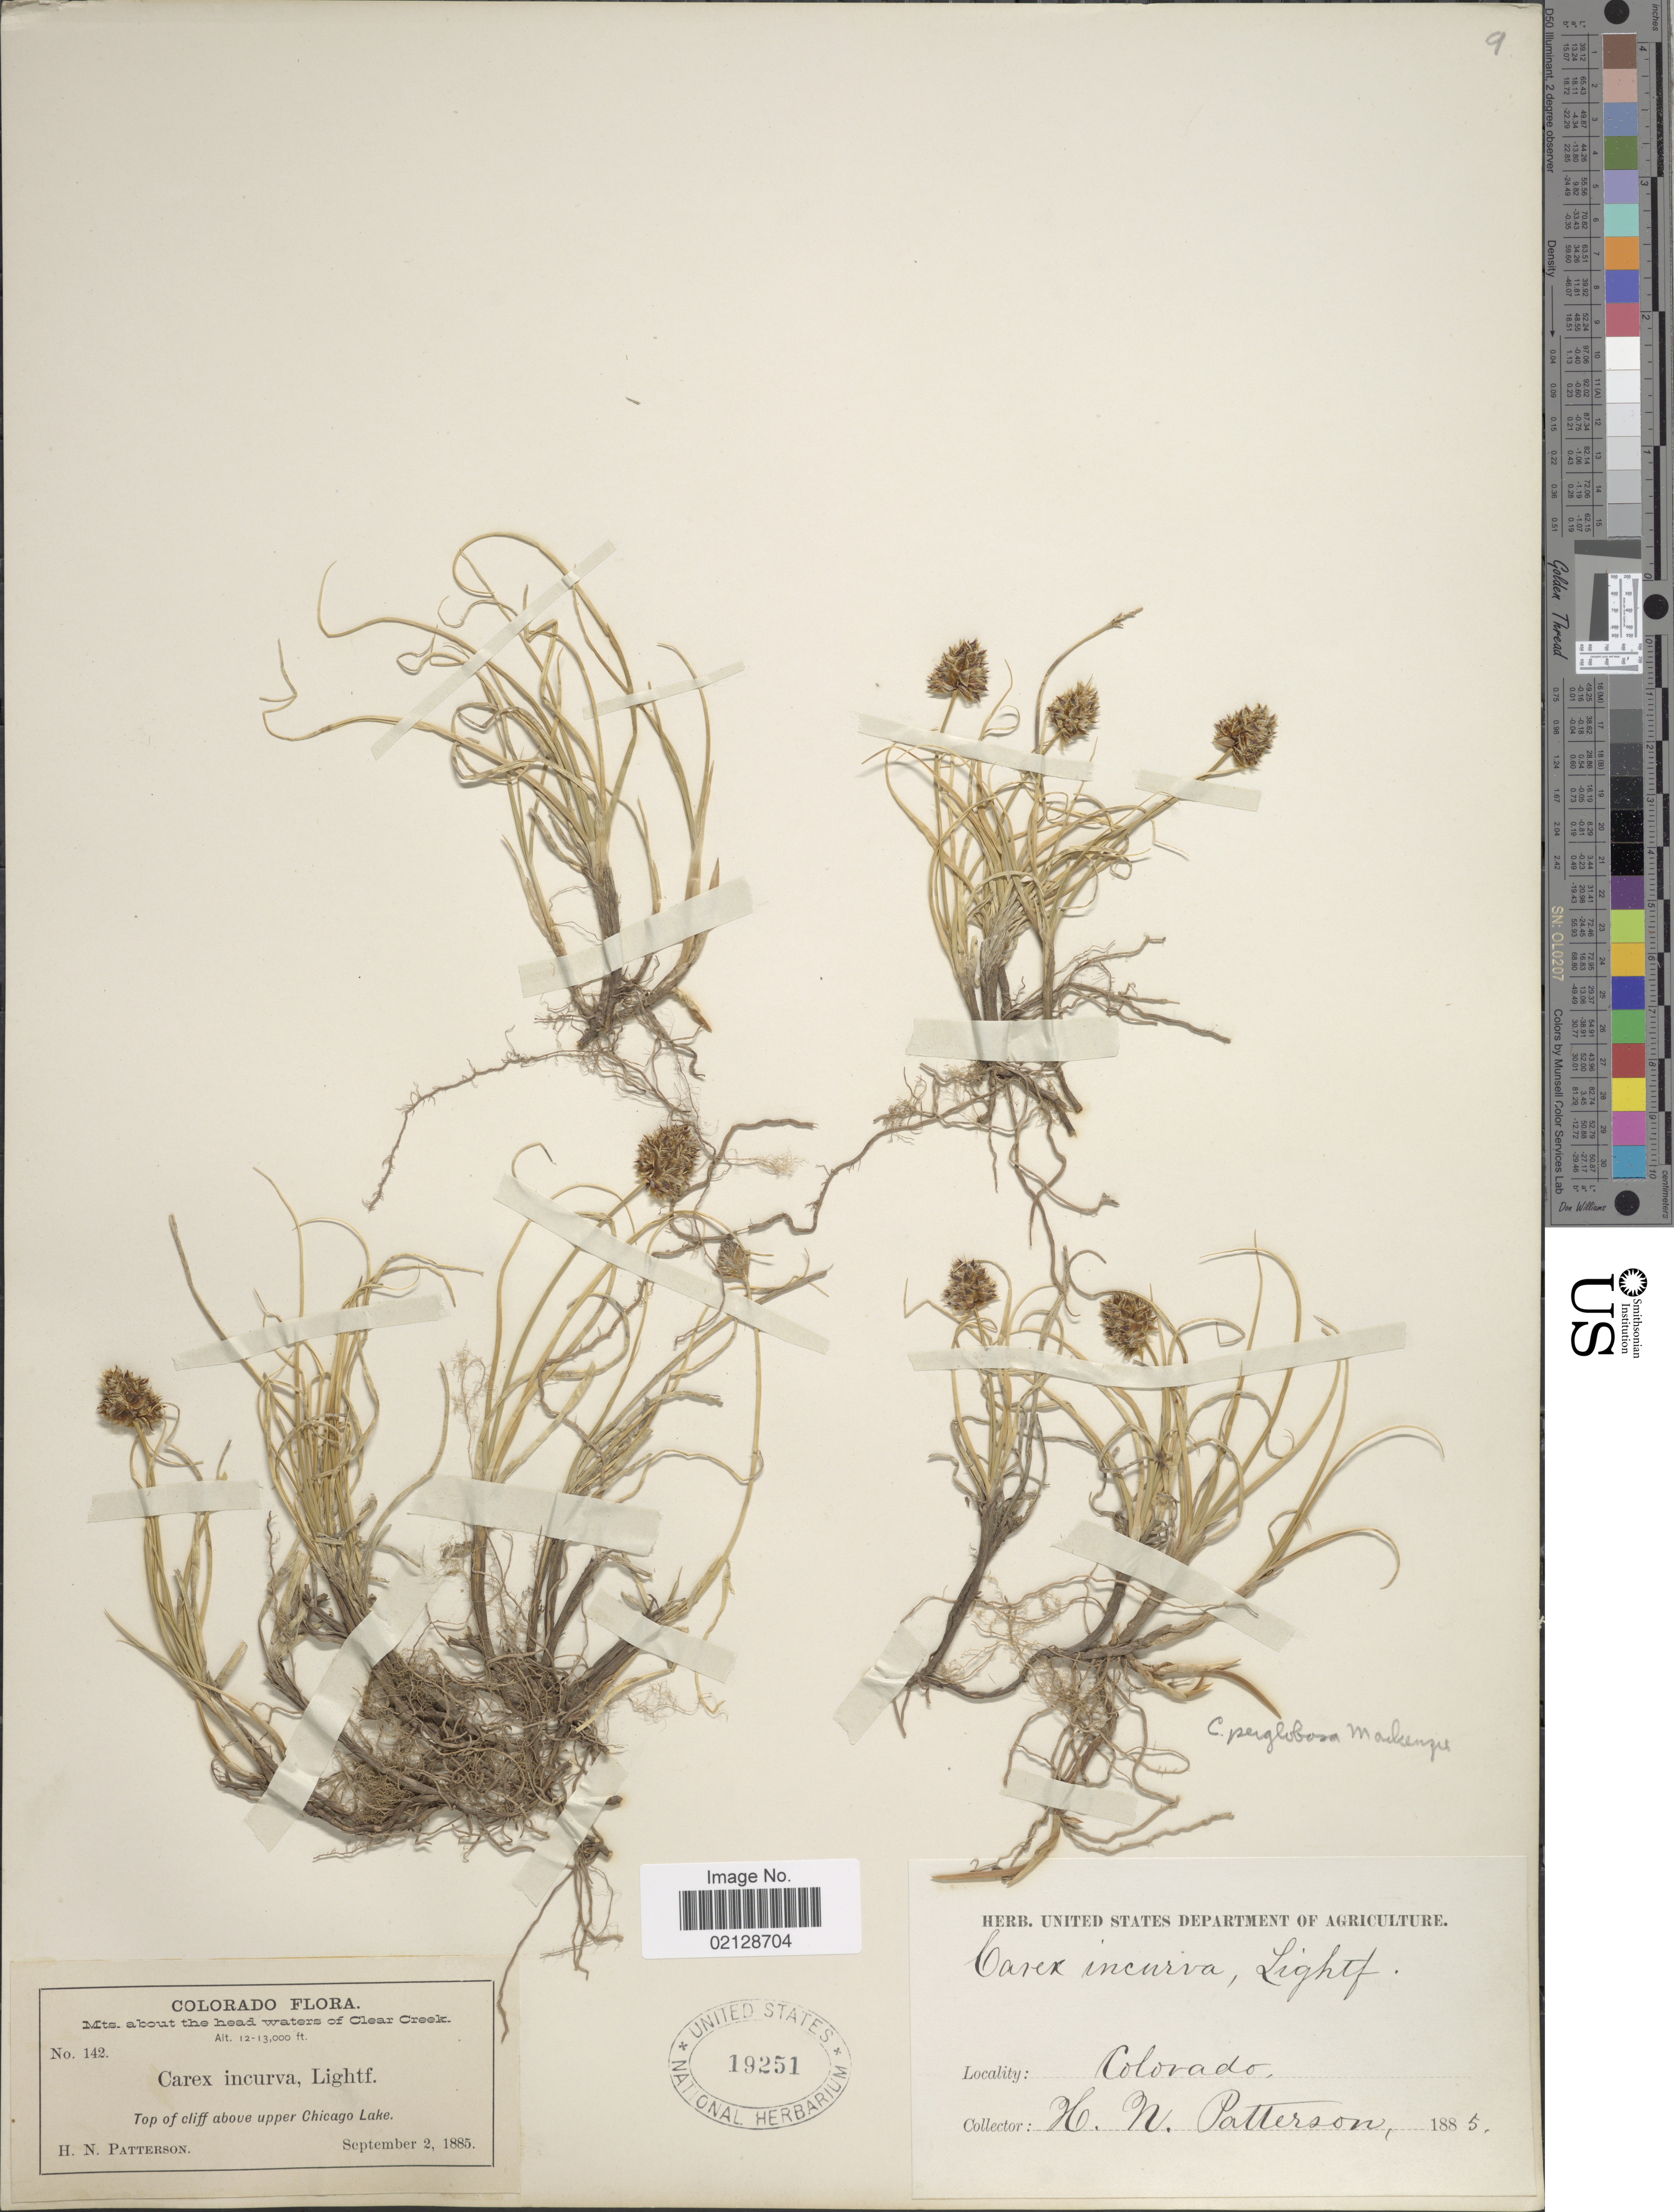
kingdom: Plantae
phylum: Tracheophyta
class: Liliopsida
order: Poales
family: Cyperaceae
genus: Carex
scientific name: Carex perglobosa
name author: Mack.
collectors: H. N. Patterson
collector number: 142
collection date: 1885-09-02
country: United States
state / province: Colorado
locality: Mts. about the head waters of Clear Creek, Top of cliff above upper Chicago Lake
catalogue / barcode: US 19251